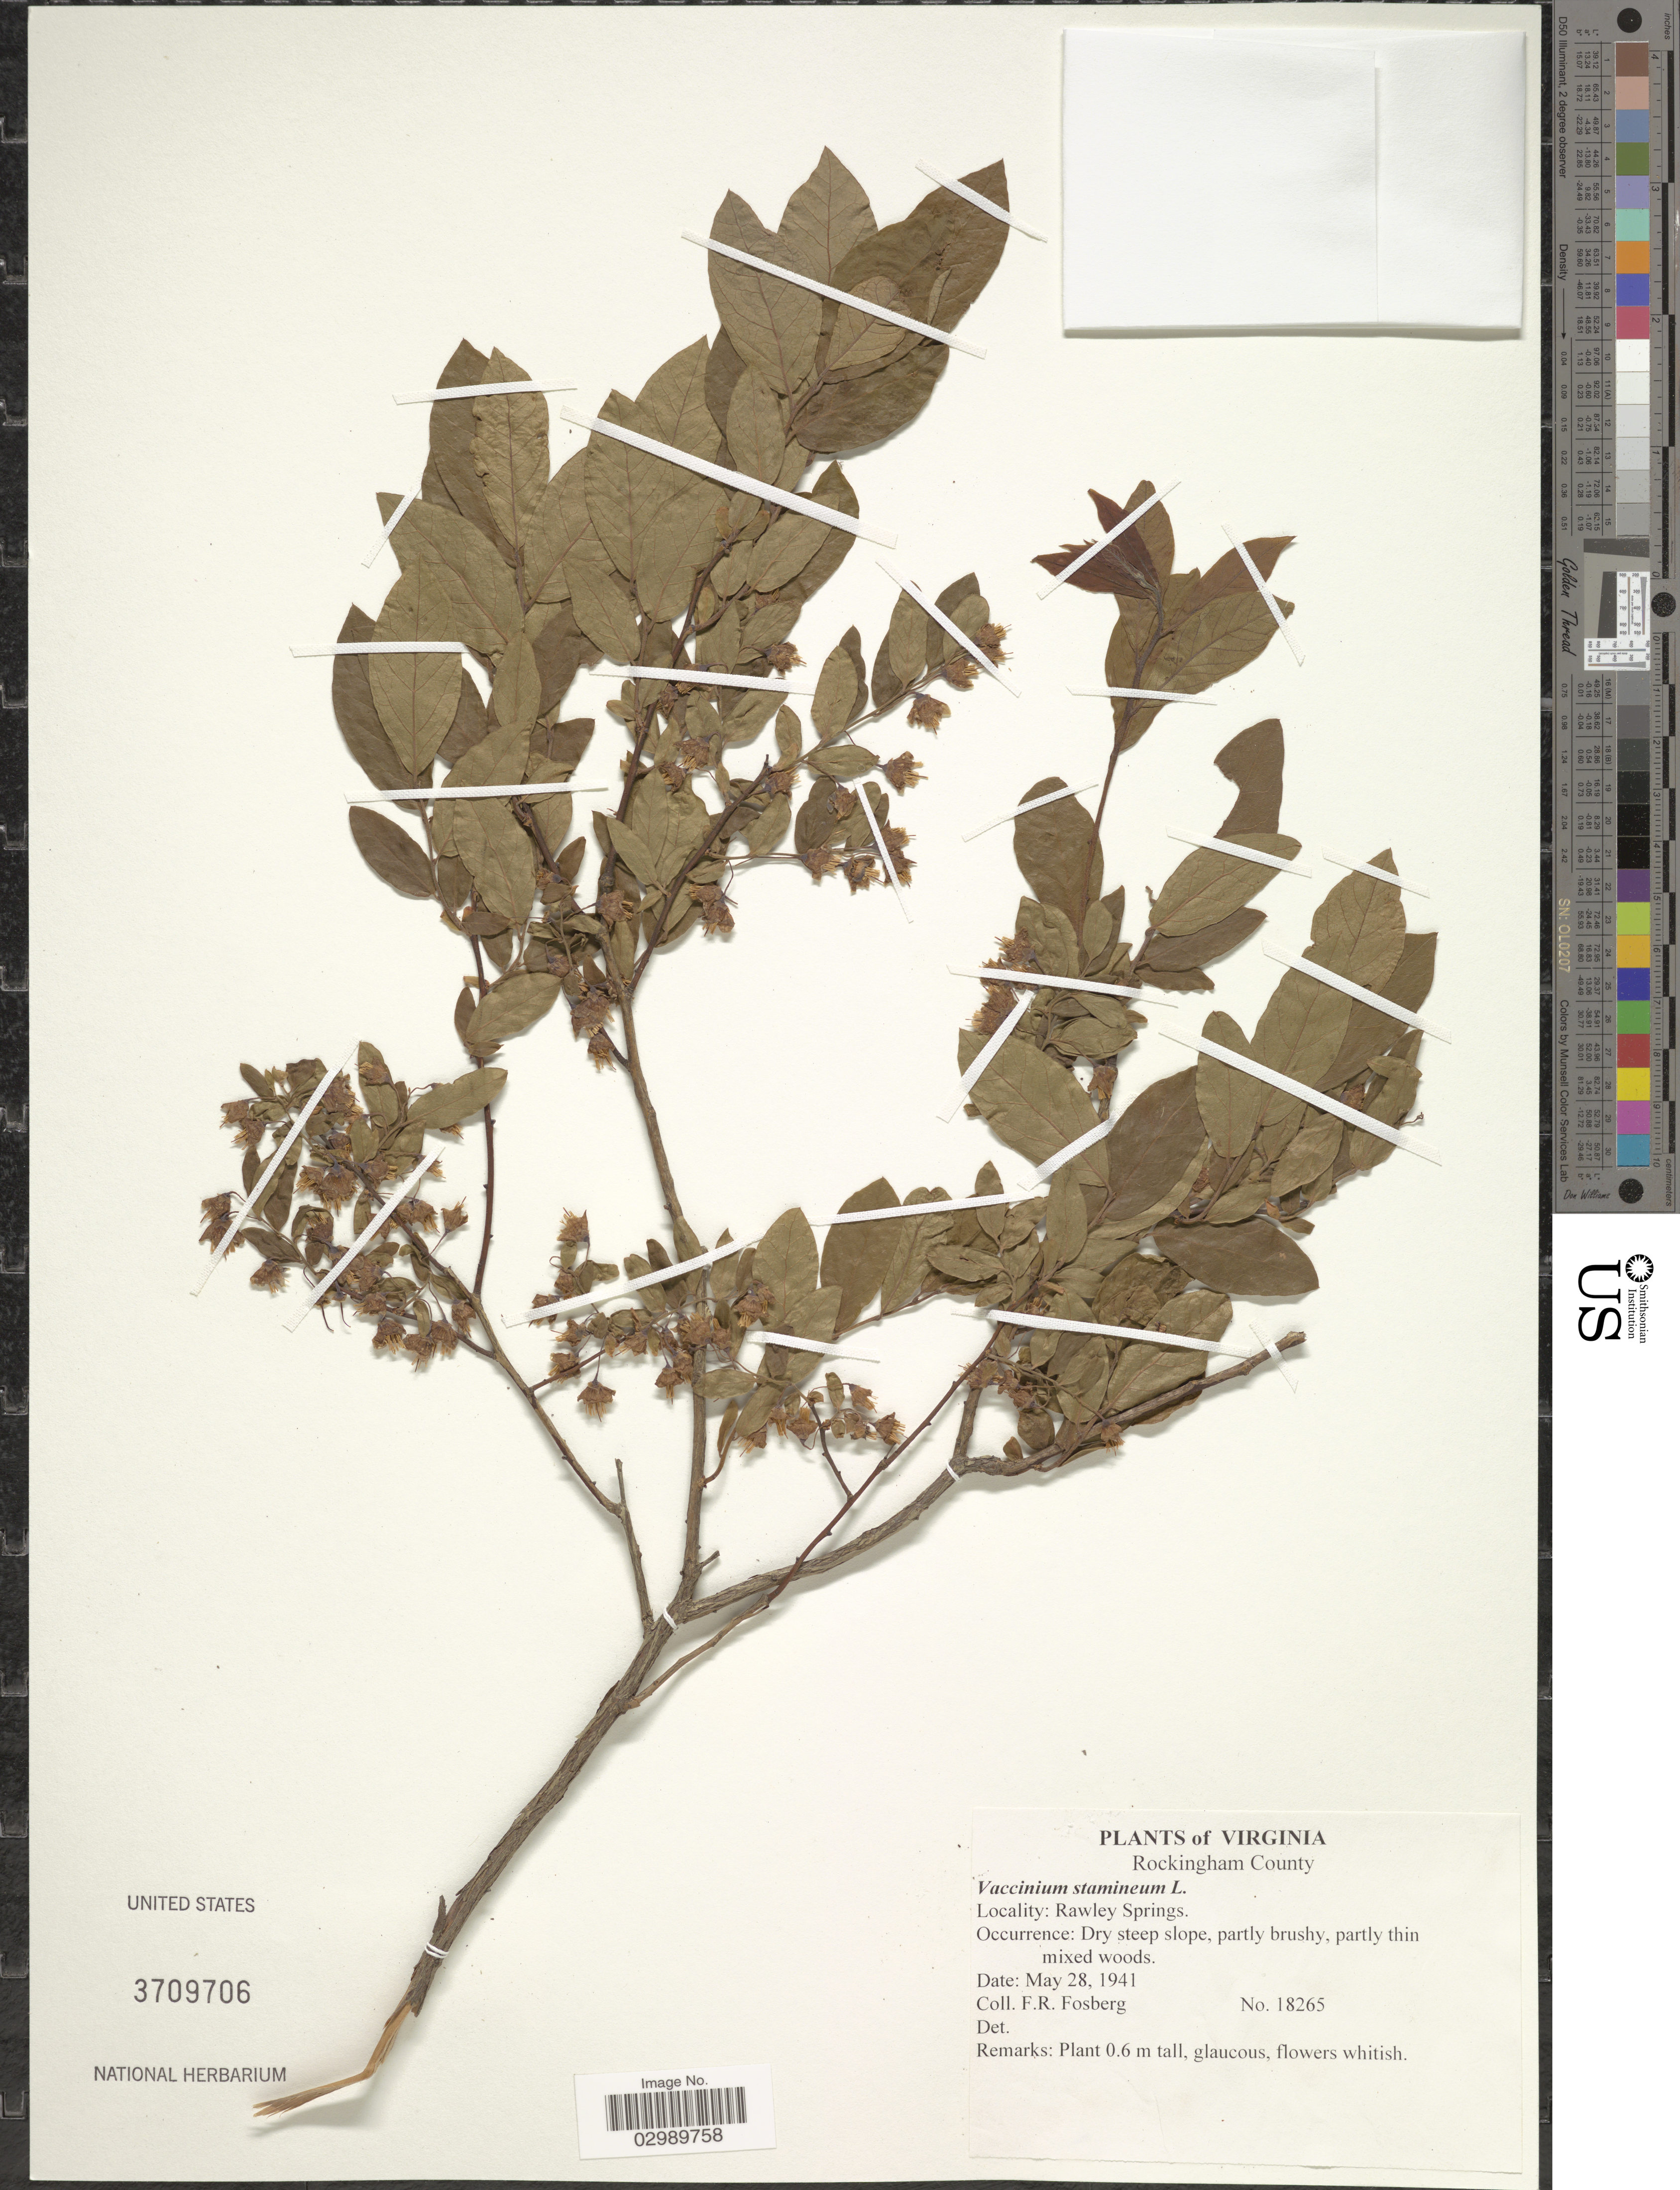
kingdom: Plantae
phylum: Tracheophyta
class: Magnoliopsida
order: Ericales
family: Ericaceae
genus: Vaccinium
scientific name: Vaccinium stamineum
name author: L.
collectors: F. R. Fosberg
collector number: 18265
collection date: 1941-05-28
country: United States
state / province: Virginia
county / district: Rockingham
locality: Rawley Springs.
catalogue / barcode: US 3709706